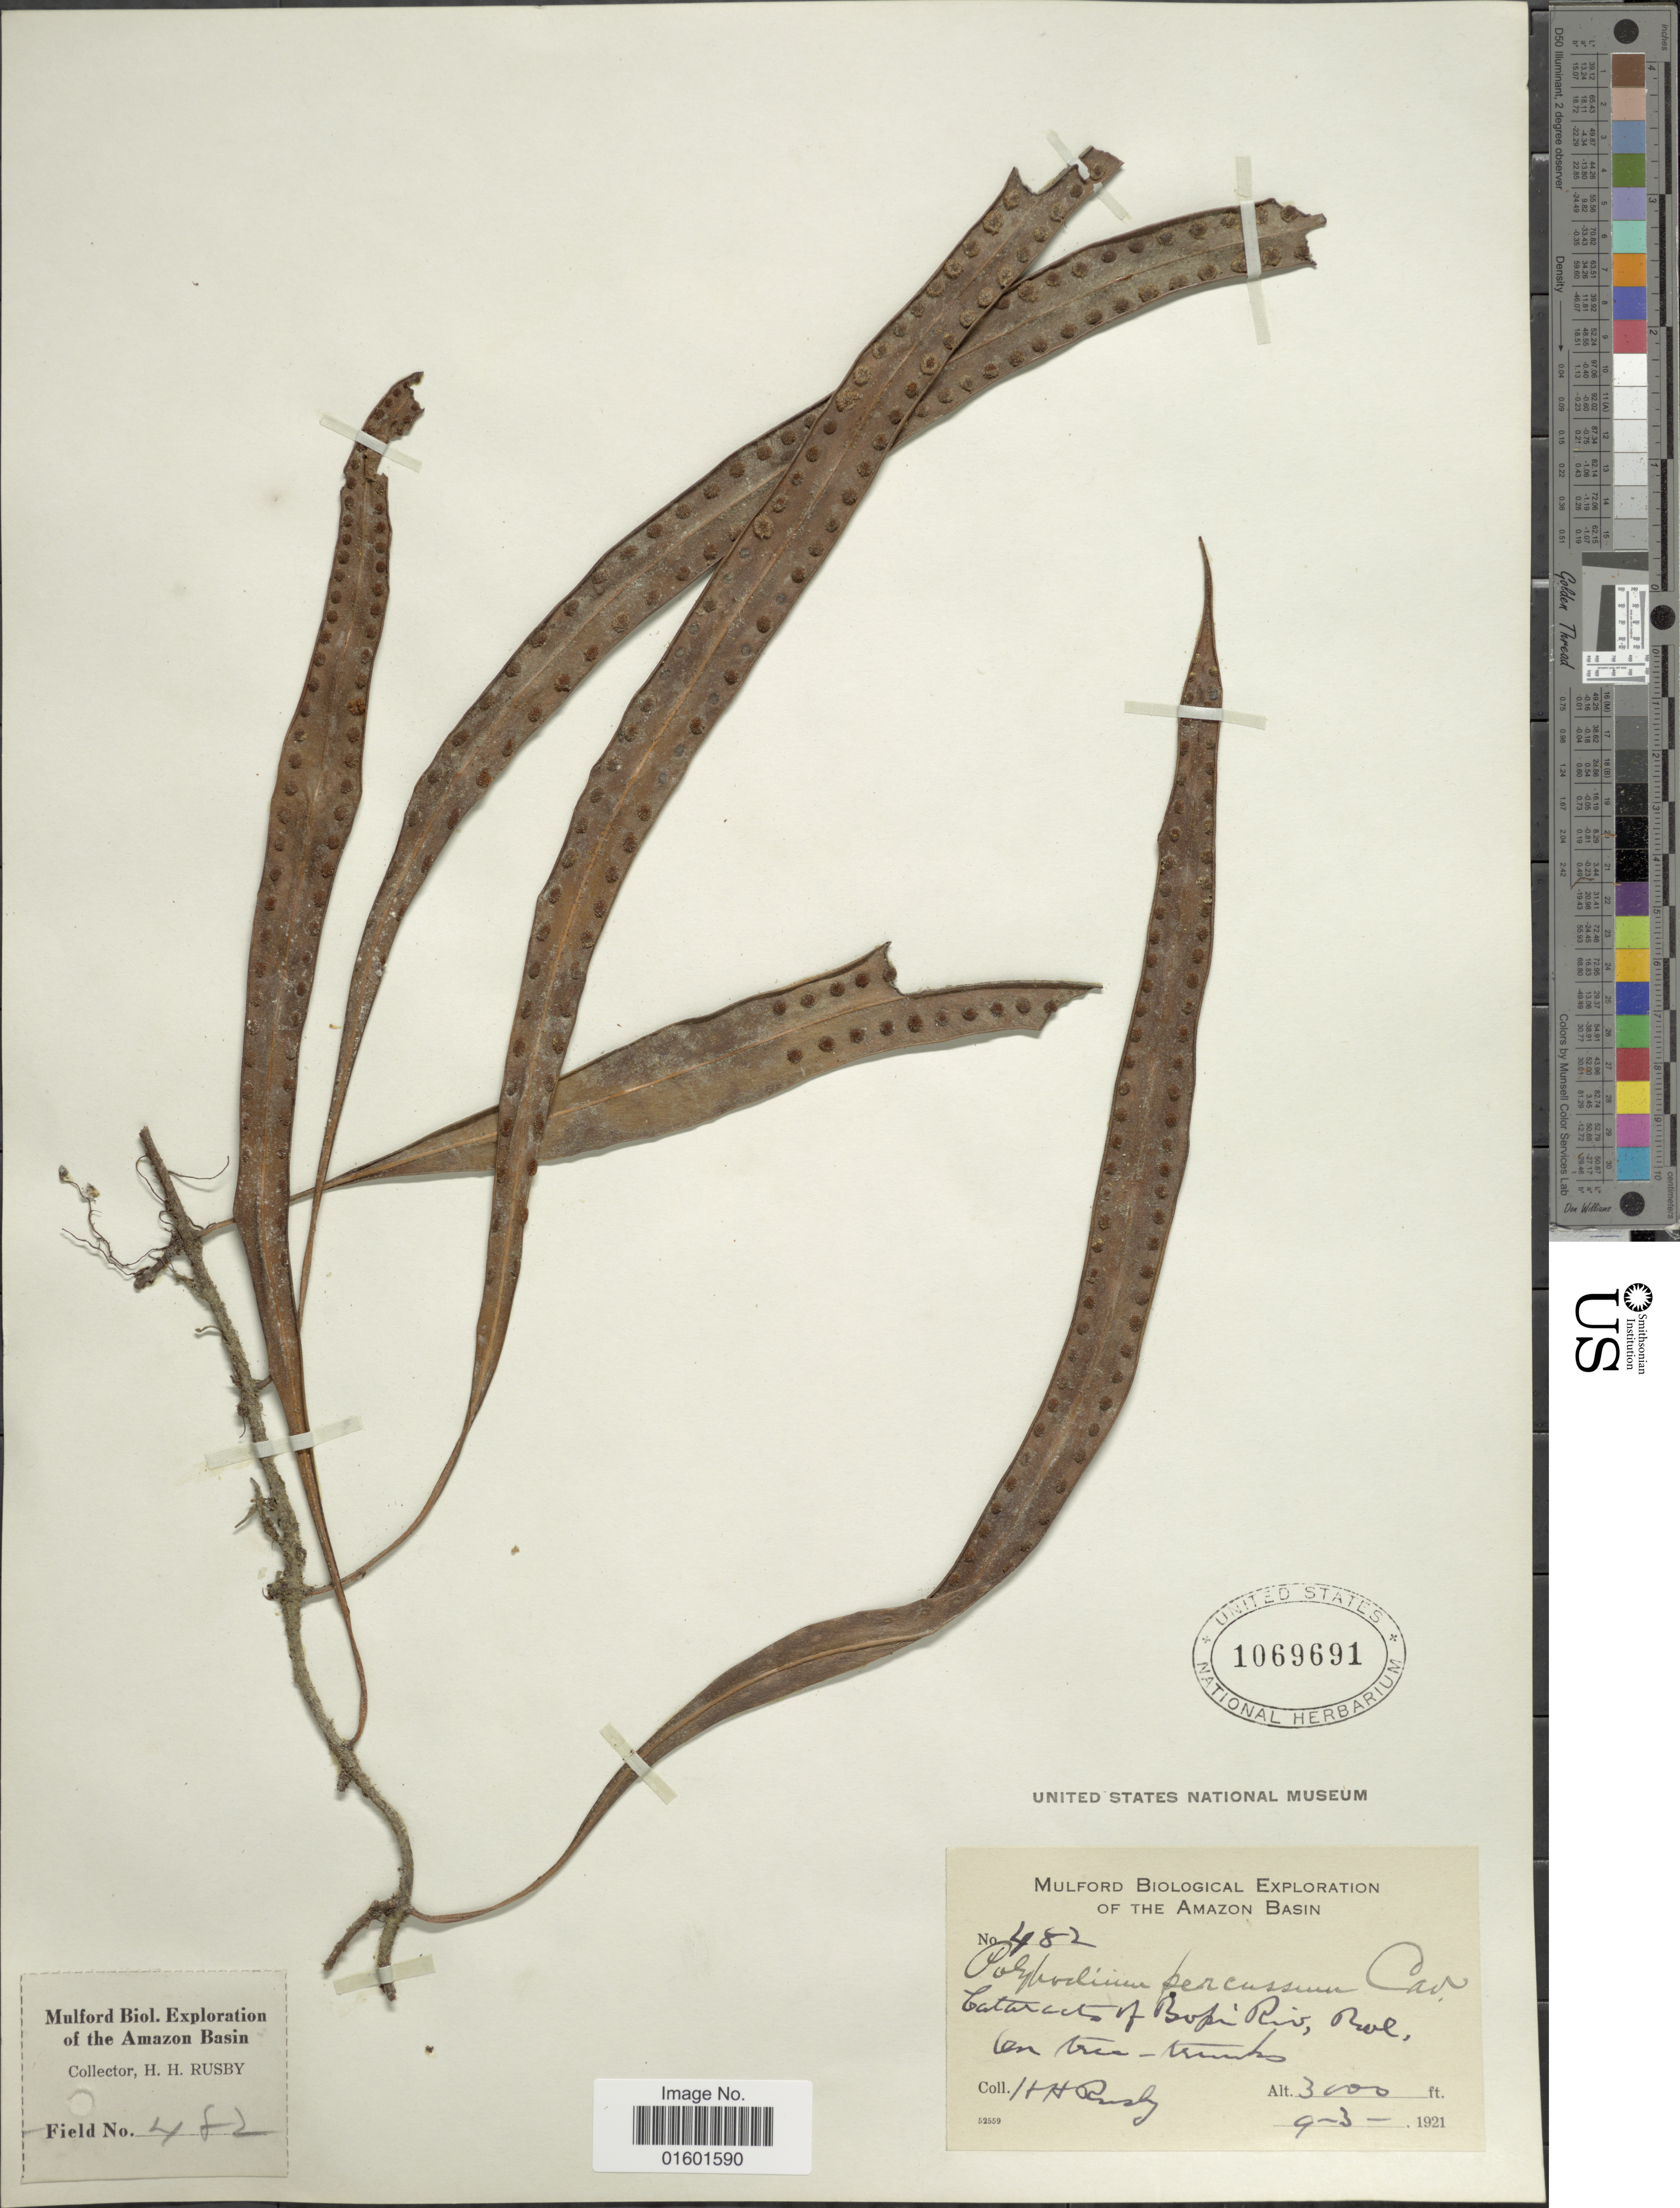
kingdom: Plantae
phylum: Tracheophyta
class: Polypodiopsida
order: Polypodiales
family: Polypodiaceae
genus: Microgramma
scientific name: Microgramma percussa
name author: (Cav.) de la Sota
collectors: H. H. Rusby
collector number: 482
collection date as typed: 9-3-1921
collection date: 1921-09-03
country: Bolivia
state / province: La Paz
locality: Cataracts of the Bopi River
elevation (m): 914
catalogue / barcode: US 1069691